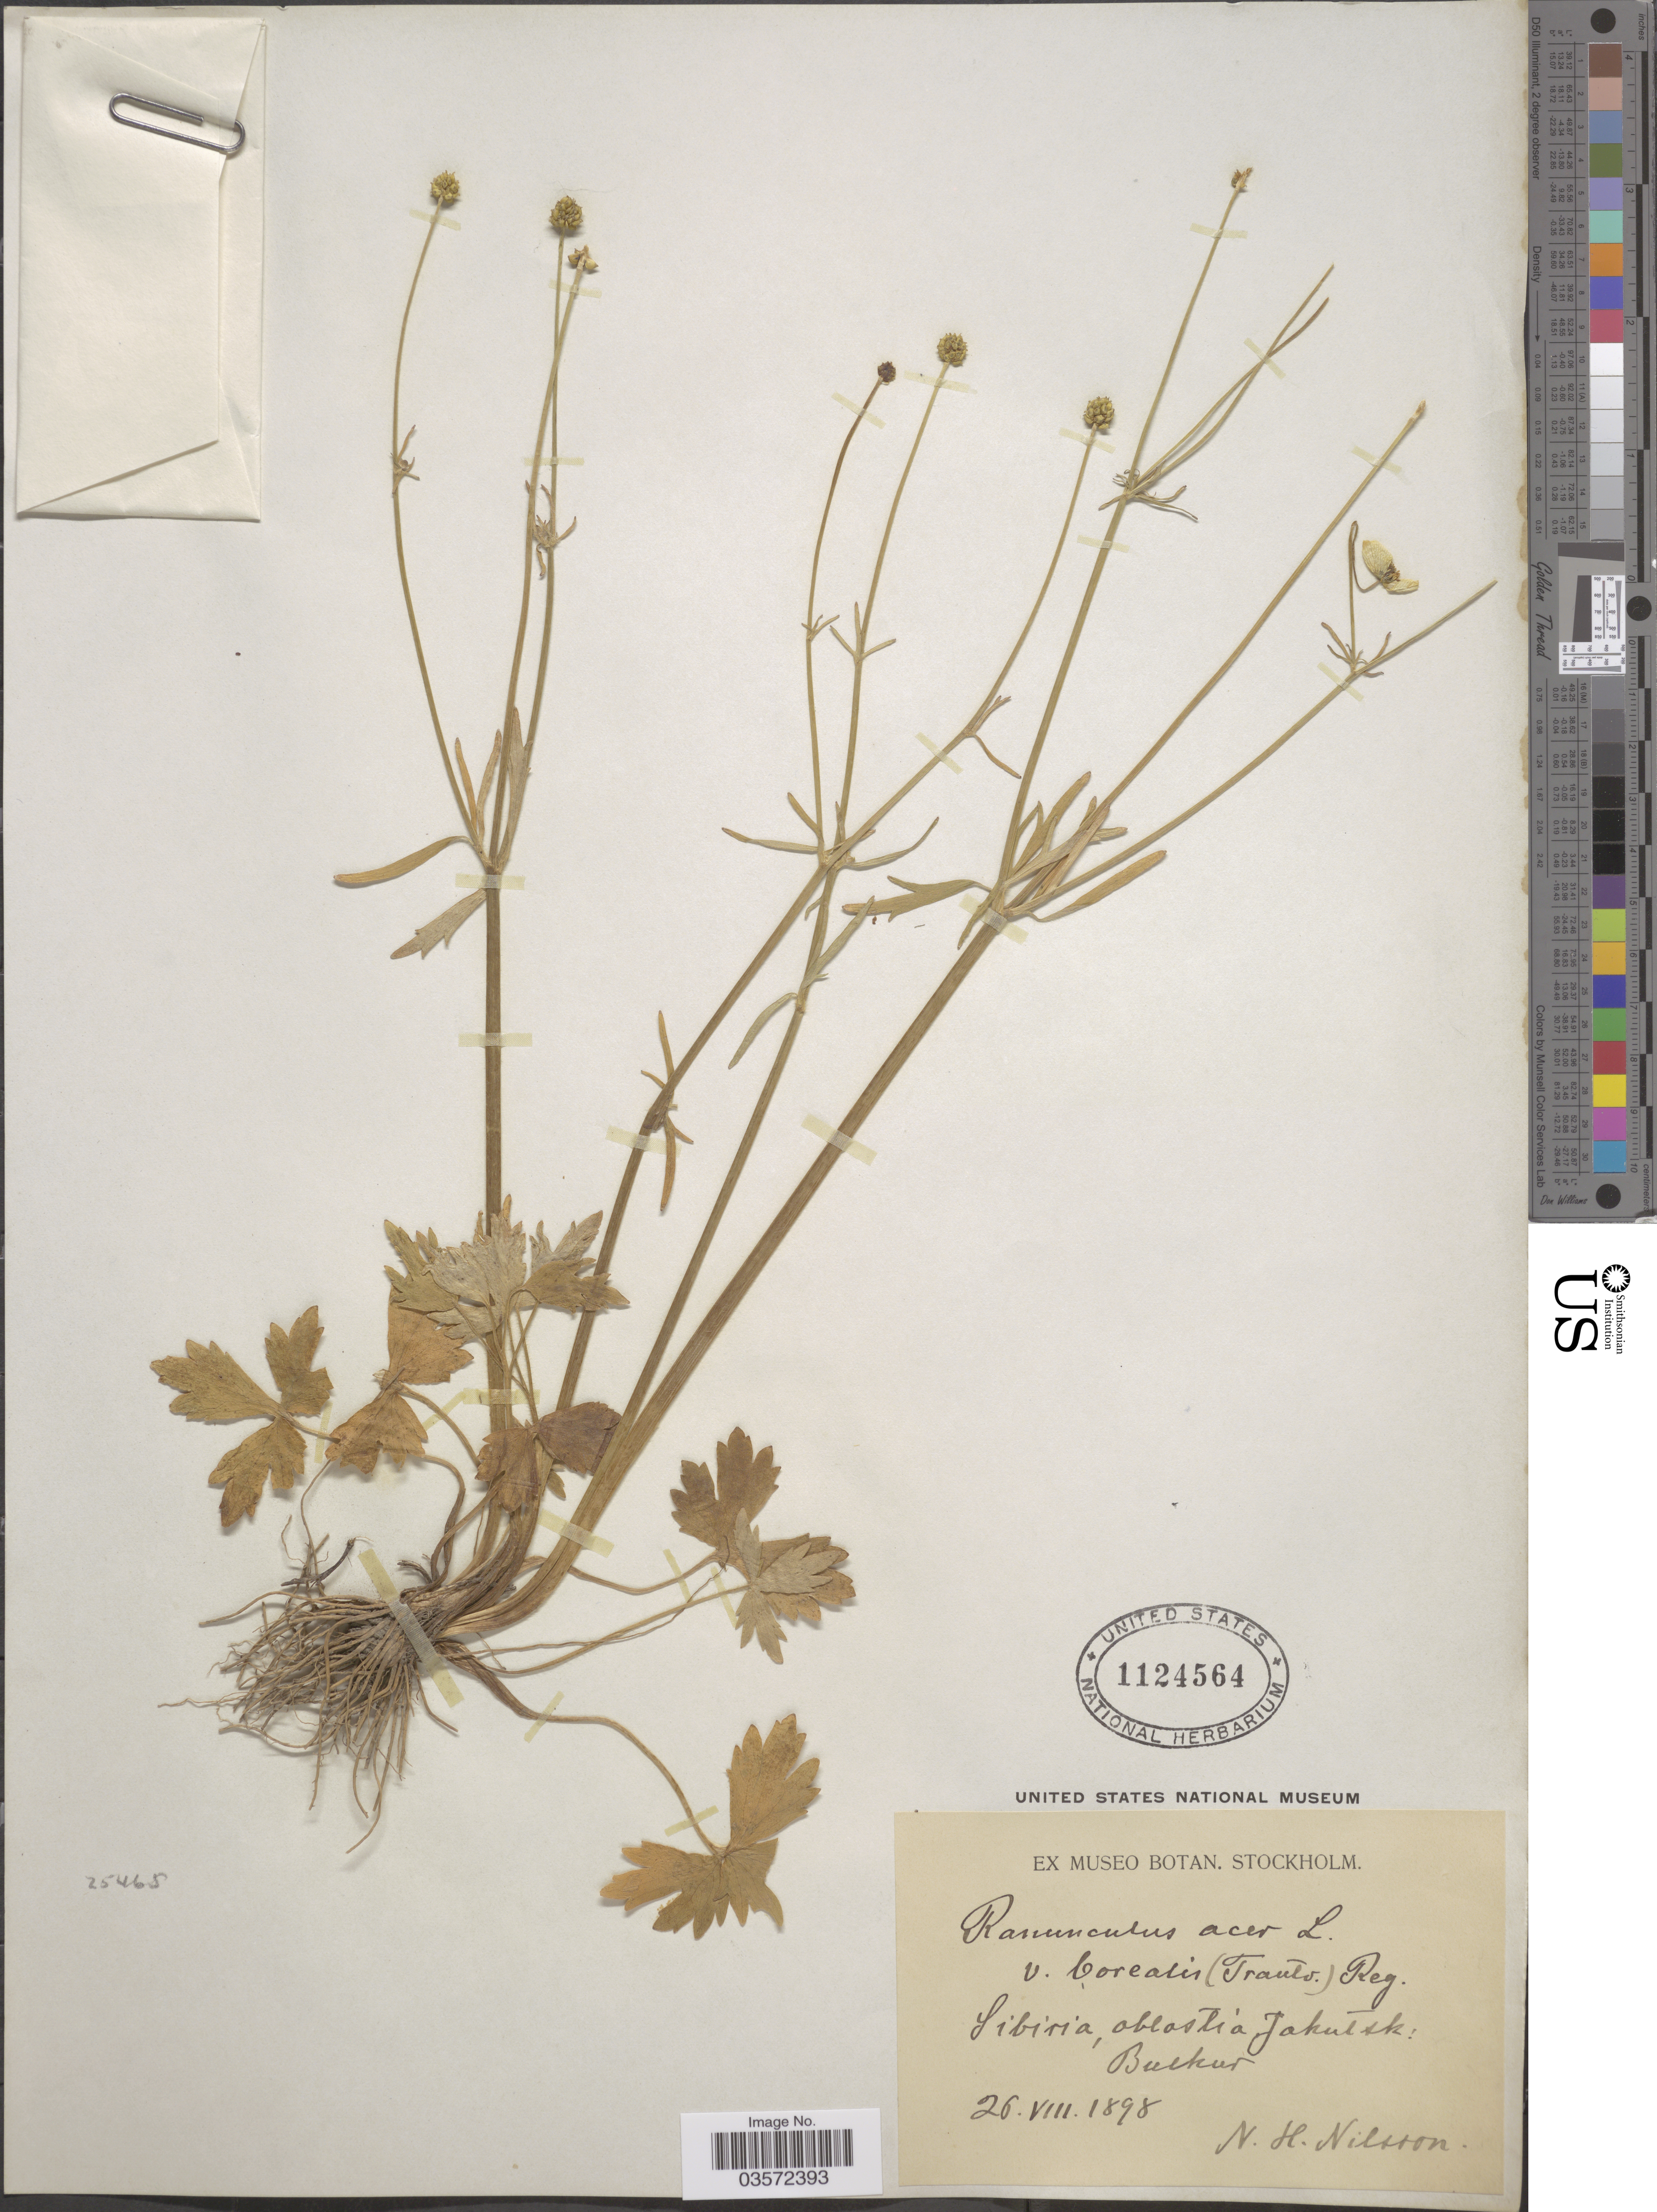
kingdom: Plantae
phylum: Tracheophyta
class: Magnoliopsida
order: Ranunculales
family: Ranunculaceae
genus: Ranunculus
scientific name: Ranunculus acer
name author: L.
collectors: N. H. Nilsson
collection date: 1898-08-26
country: Russian Federation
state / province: Sakha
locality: Sibiria, oblastia Jakutsk: Bulkur.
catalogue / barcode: US 1124564